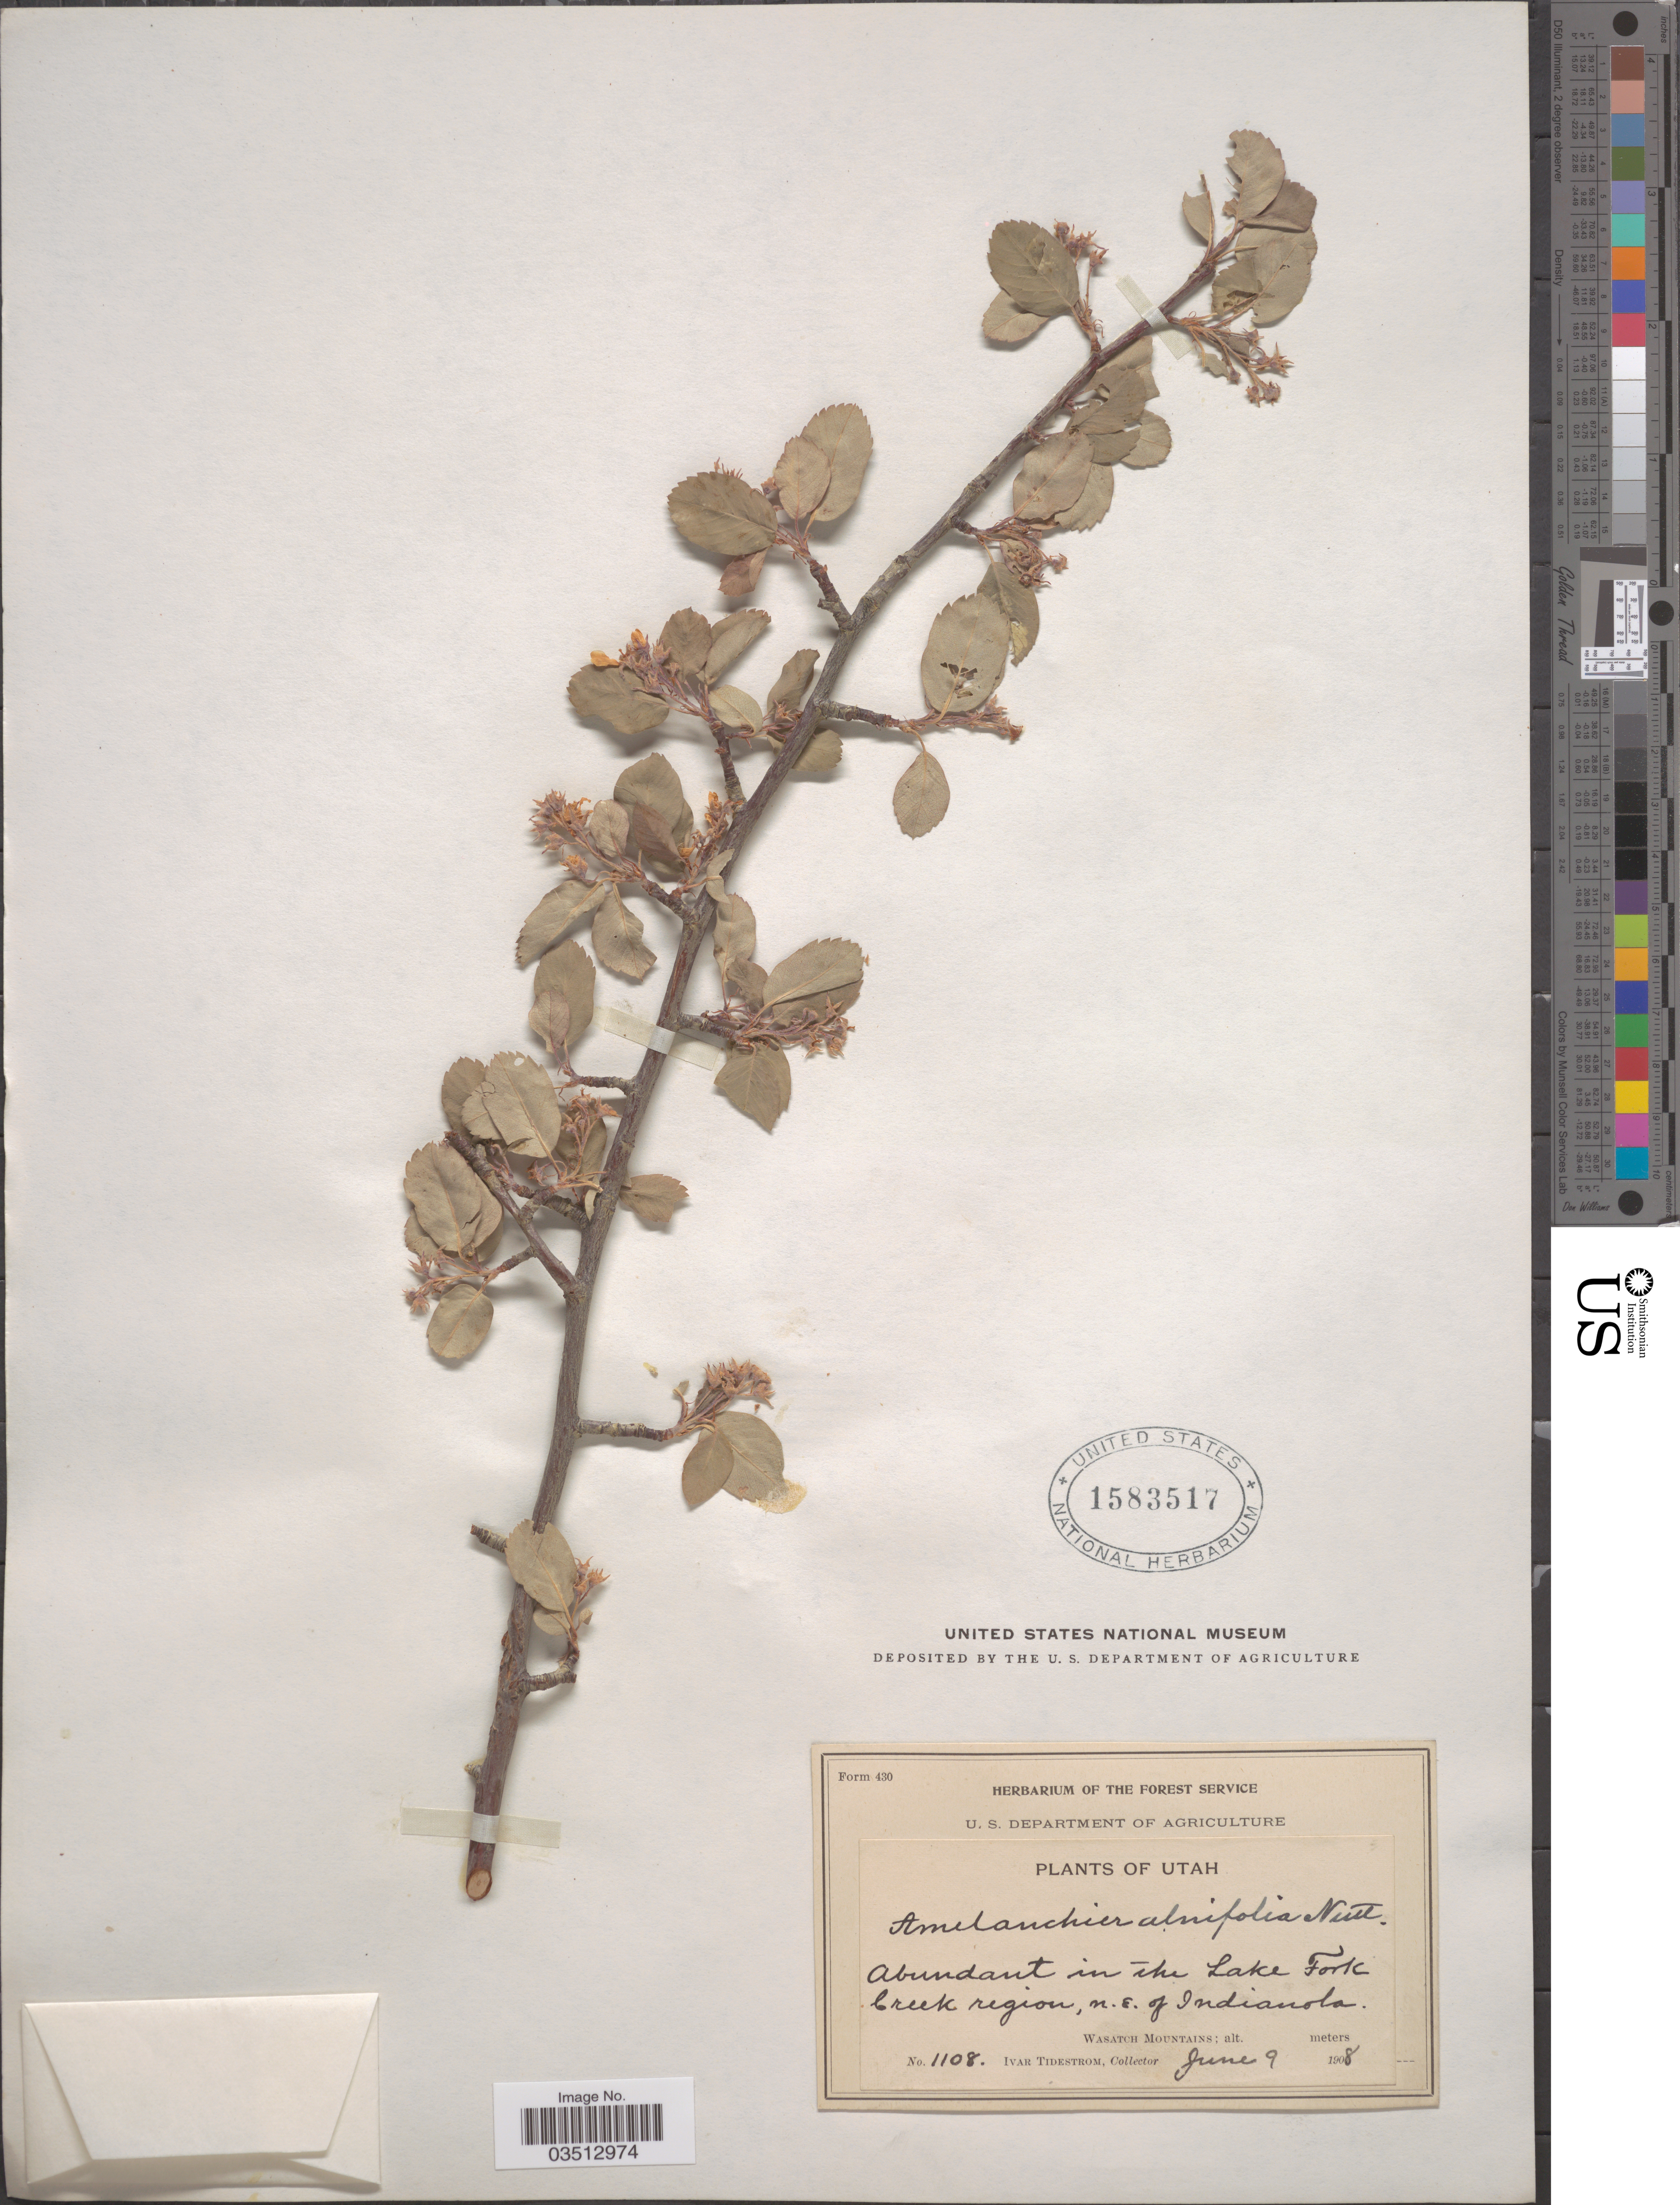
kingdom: Plantae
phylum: Tracheophyta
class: Magnoliopsida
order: Rosales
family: Rosaceae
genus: Amelanchier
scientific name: Amelanchier sp.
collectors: I. F. Tidestrom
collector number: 1108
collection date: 1908-06-09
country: United States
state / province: Utah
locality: Lake Fork Creek region, n. e. of Indianola. Wasatch Mountains.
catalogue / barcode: US 1583517